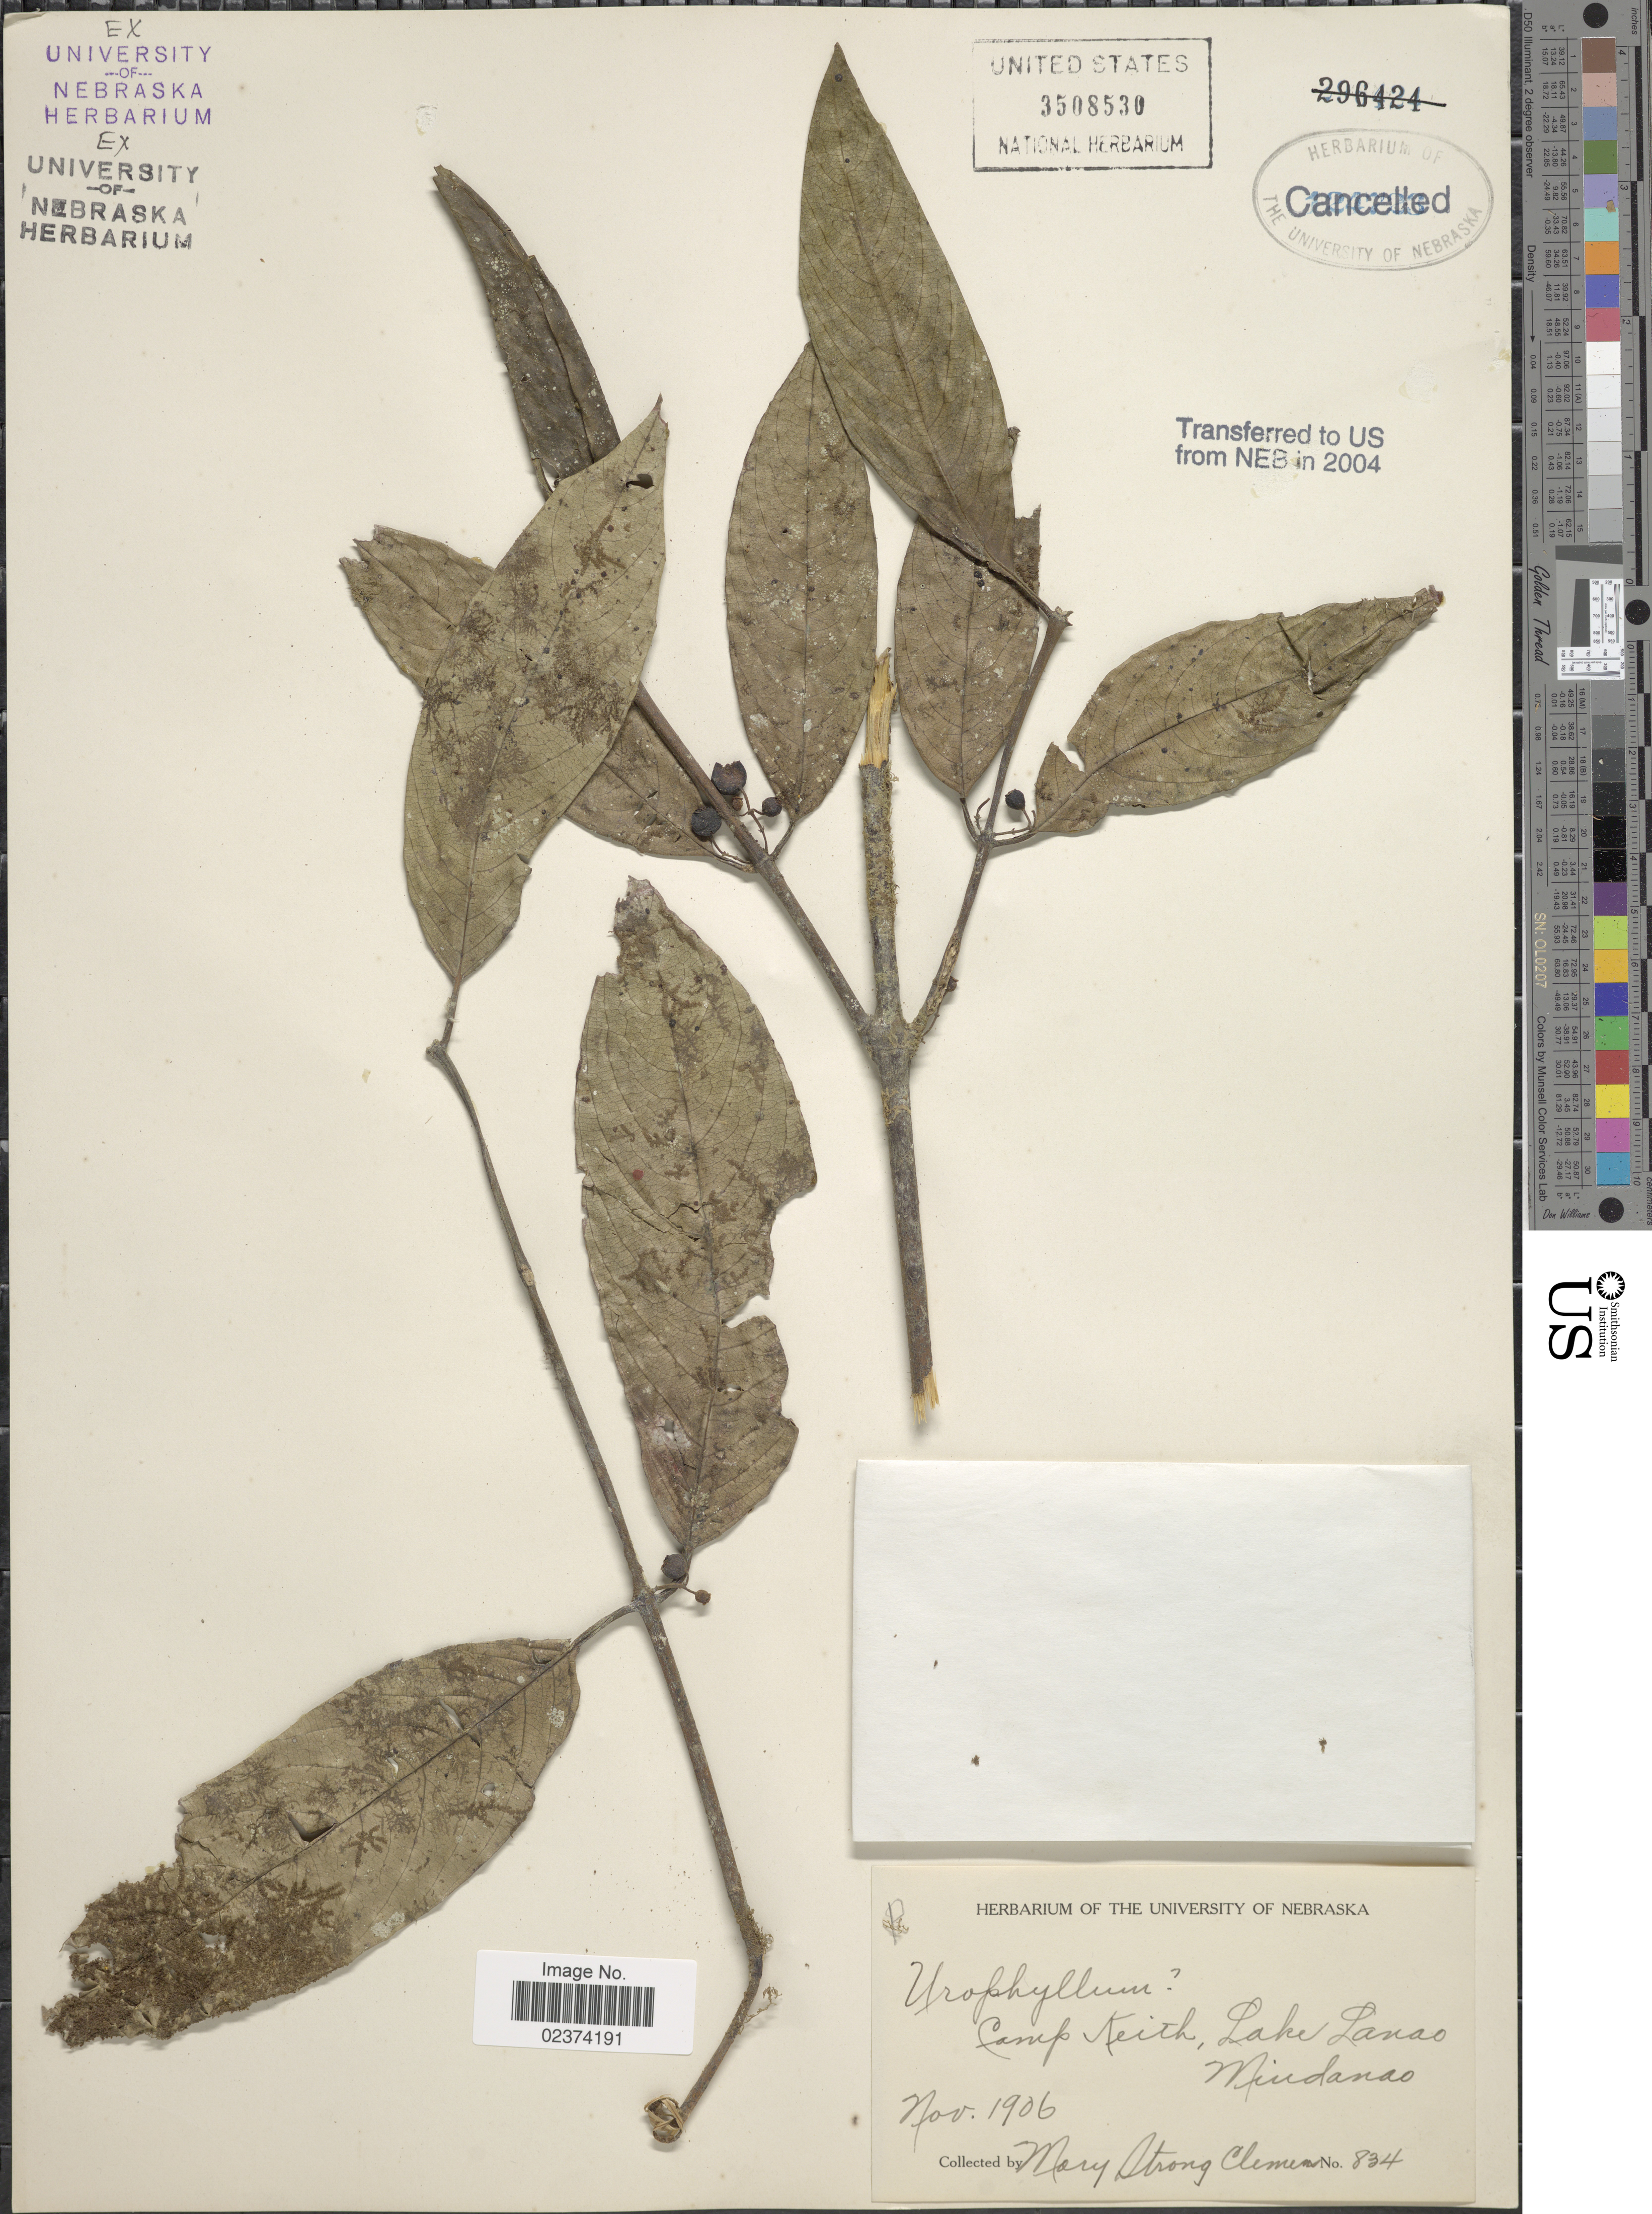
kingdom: Plantae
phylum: Tracheophyta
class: Magnoliopsida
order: Gentianales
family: Rubiaceae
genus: Urophyllum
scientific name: Urophyllum sp.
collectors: M. S. Clemens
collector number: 834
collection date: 1906-11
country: Philippines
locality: Camp Keithley, Lake Lanao. Mindanao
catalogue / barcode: US 3508530